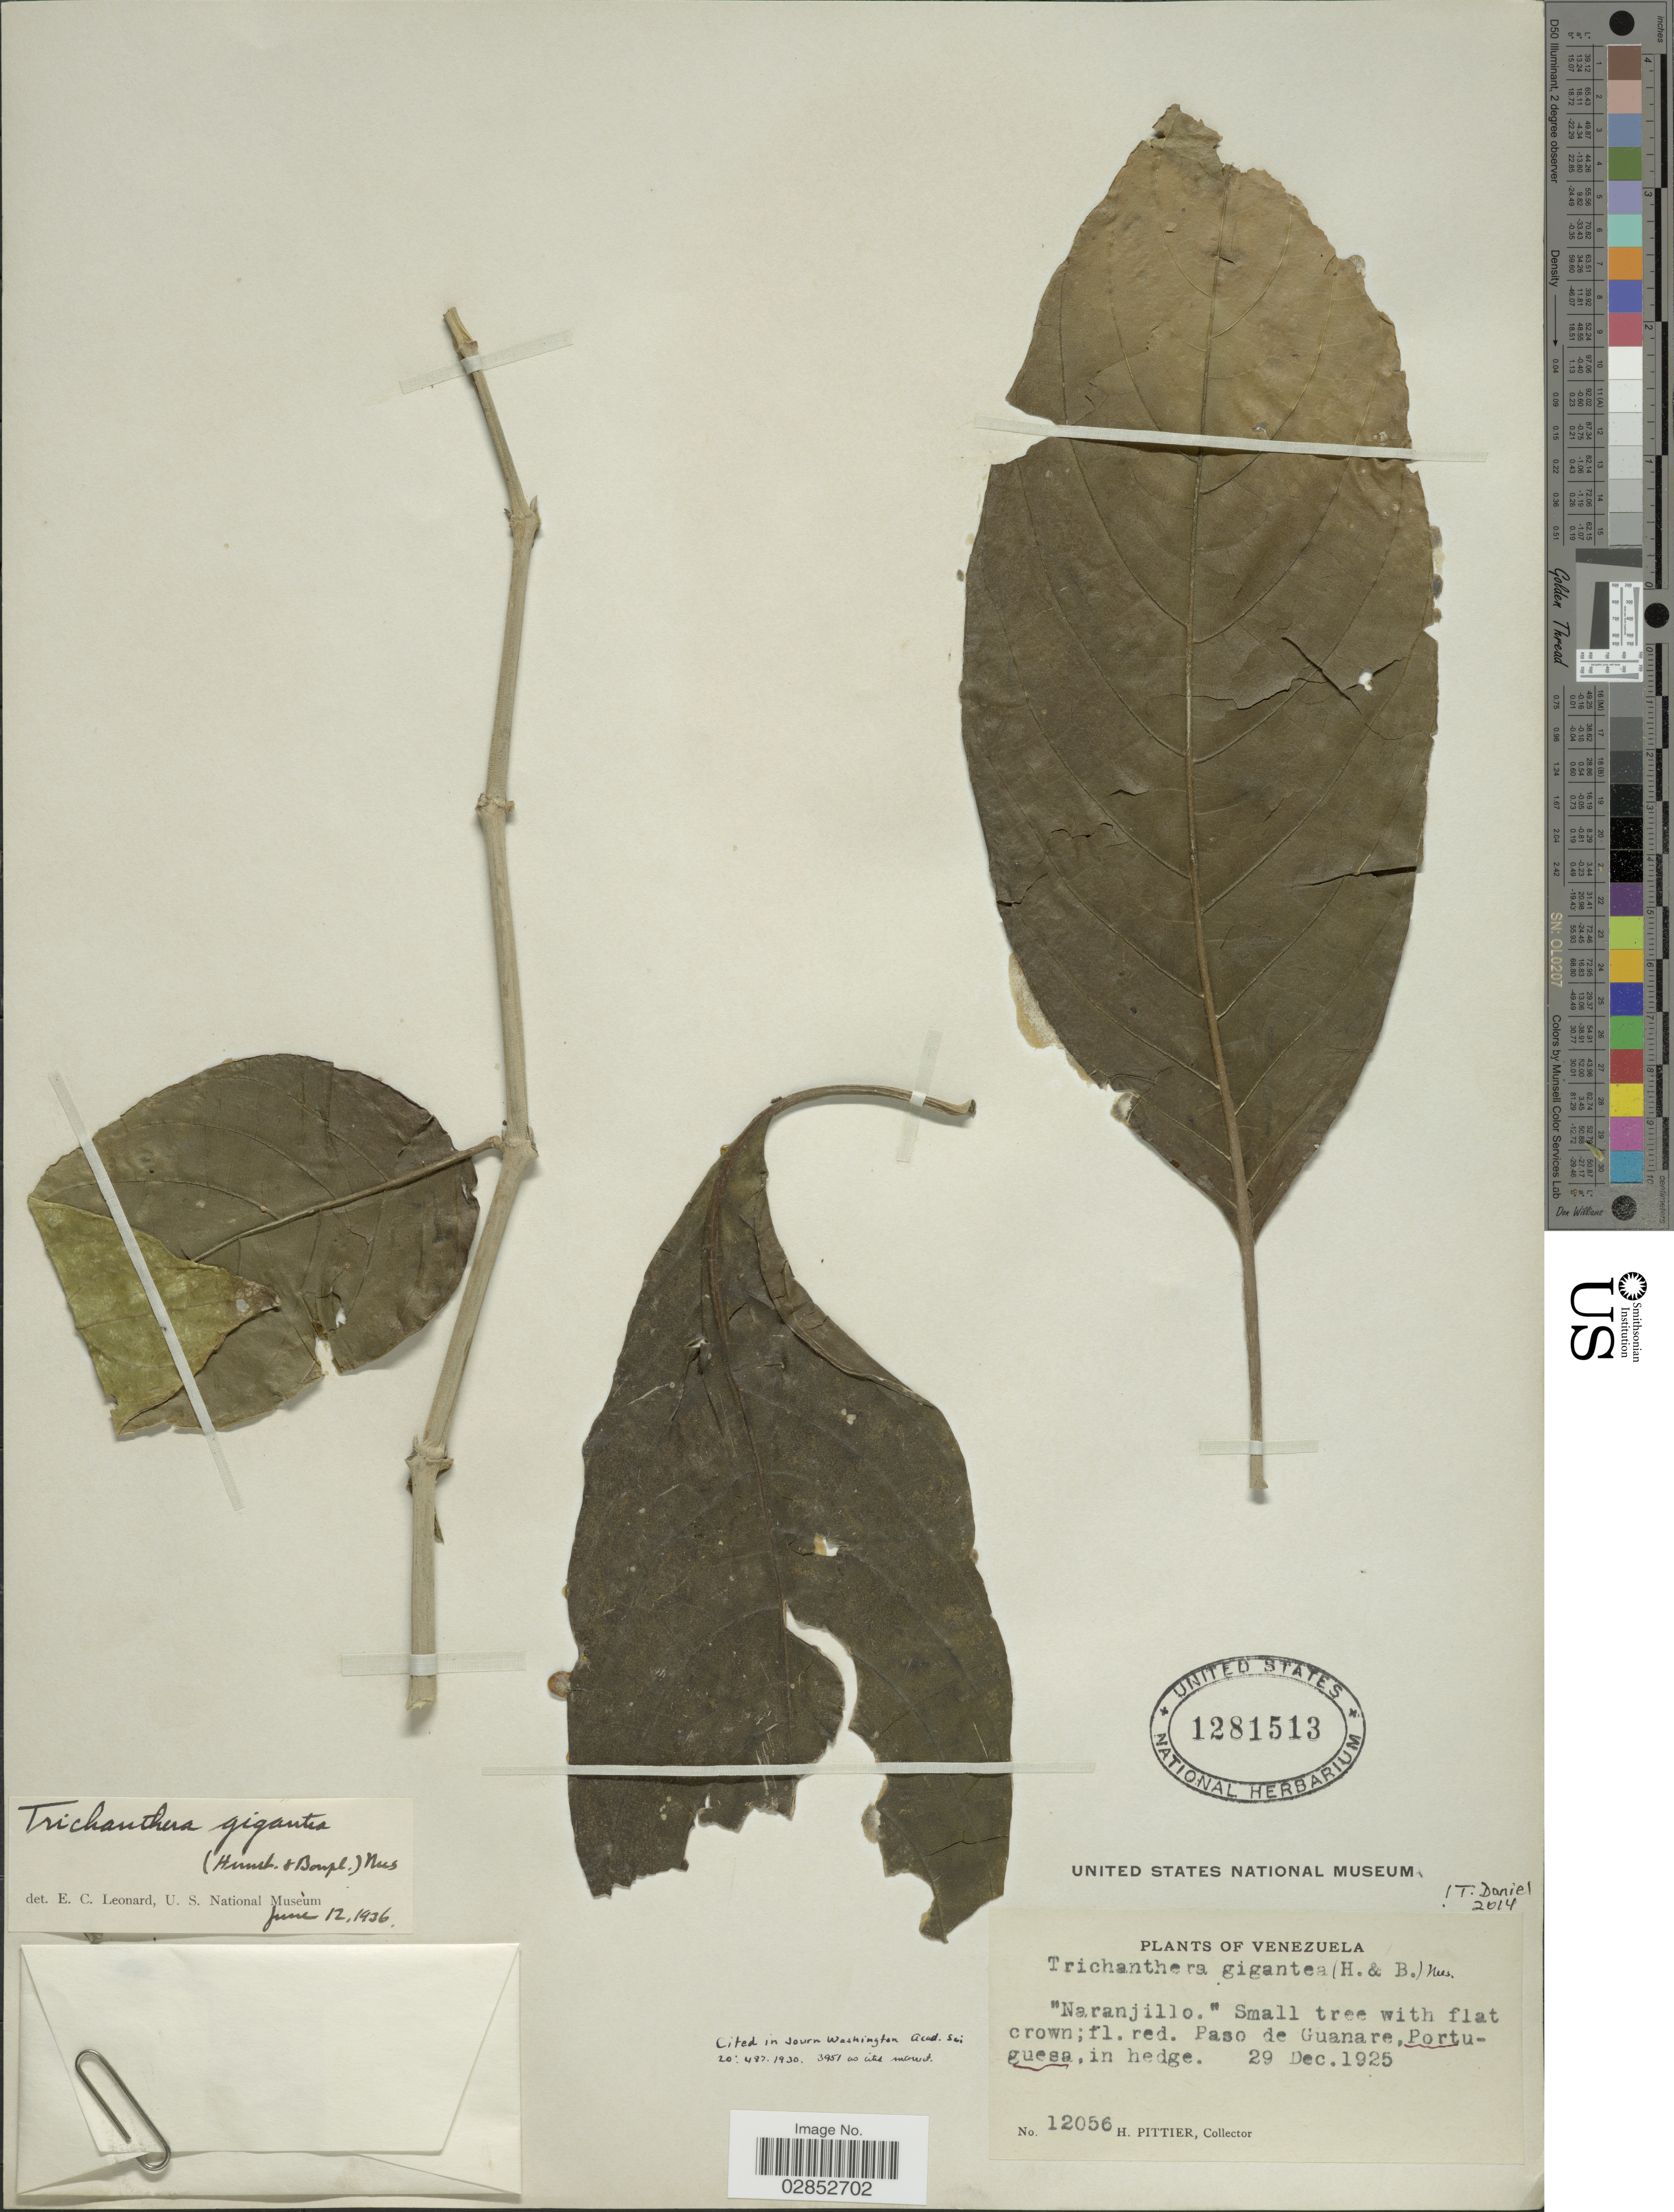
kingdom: Plantae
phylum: Tracheophyta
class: Magnoliopsida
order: Lamiales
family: Acanthaceae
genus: Trichanthera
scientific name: Trichanthera gigantea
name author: (Bonpl.) Nees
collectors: H. F. Pittier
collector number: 12056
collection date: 1925-12-29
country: Venezuela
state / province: Portuguesa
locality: Paso de Guanare.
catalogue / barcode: US 1281513